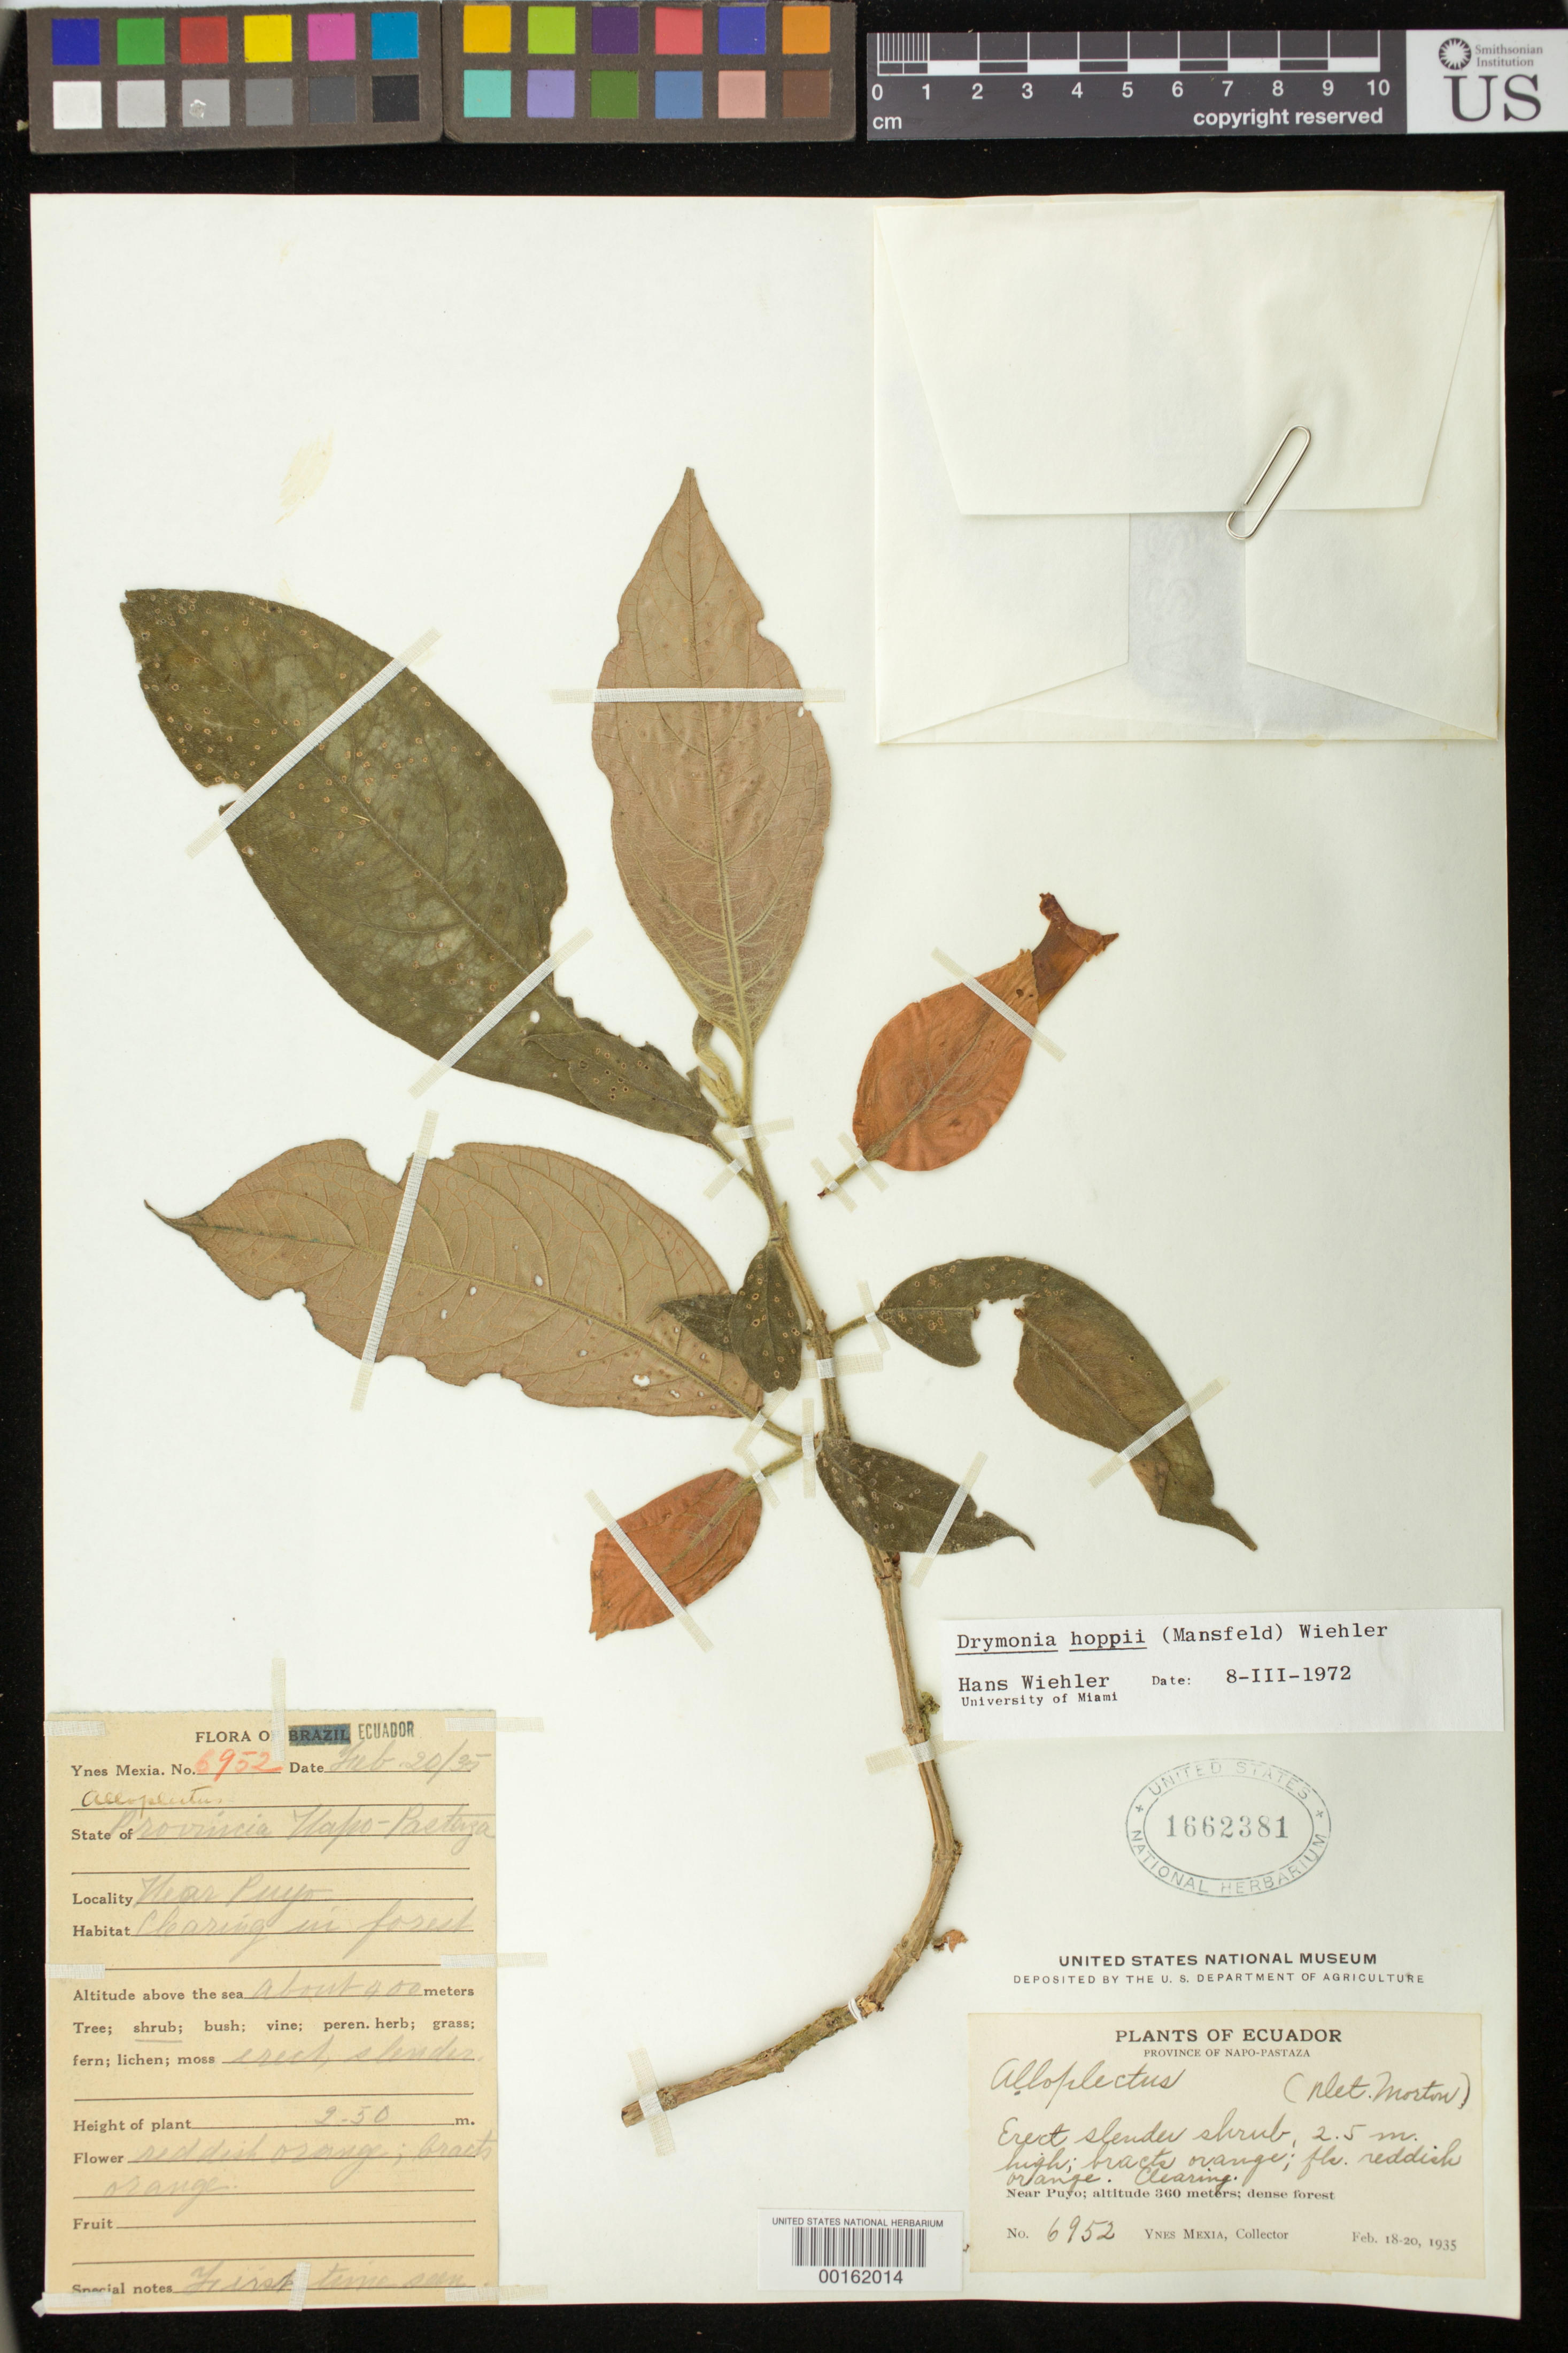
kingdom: Plantae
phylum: Tracheophyta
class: Magnoliopsida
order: Lamiales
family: Gesneriaceae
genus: Drymonia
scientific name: Drymonia hoppii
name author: (Mansf.) Wiehler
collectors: Y. Mexia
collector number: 6952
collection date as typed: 20 Feb 1935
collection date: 1935-02-20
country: Ecuador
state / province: Napo / Pastaza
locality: Near Puyo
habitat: Clearing in forest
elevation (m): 400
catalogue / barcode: US 1662381